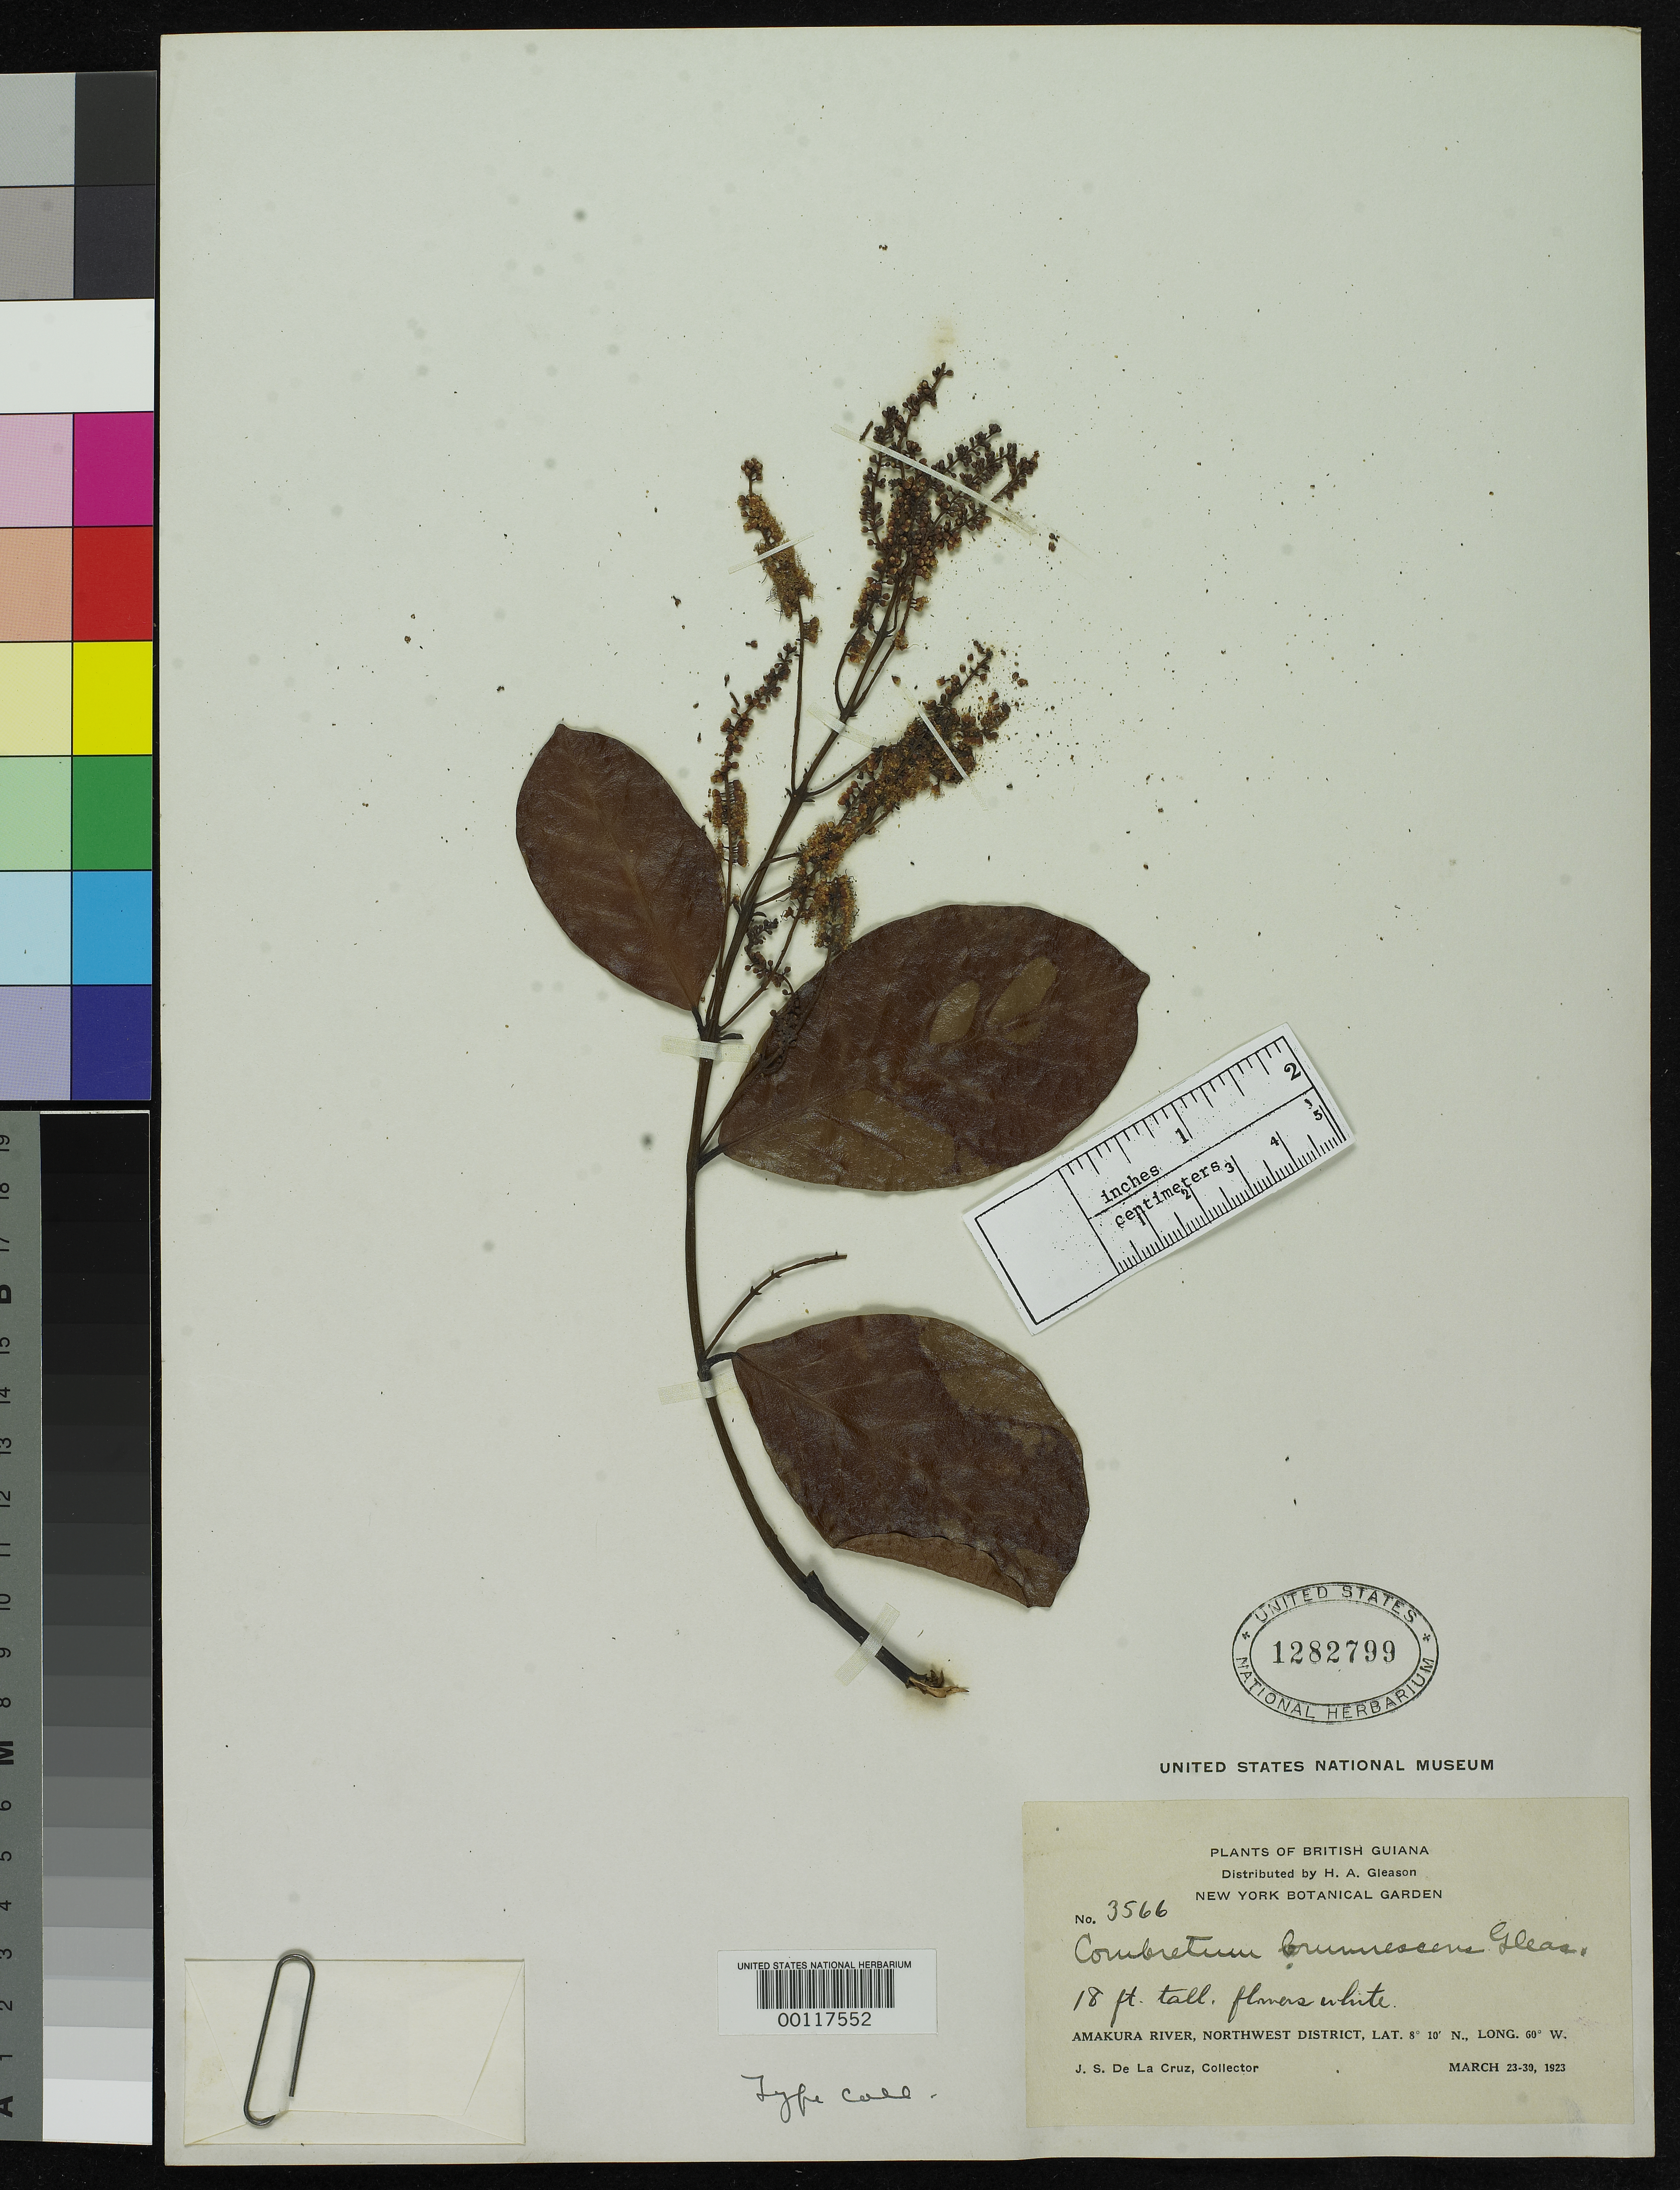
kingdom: Plantae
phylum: Tracheophyta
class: Magnoliopsida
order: Myrtales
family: Combretaceae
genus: Combretum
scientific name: Combretum brunnescens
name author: Gleason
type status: Isotype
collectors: J. S. de la Cruz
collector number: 3566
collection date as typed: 23 Mar 1923 to 30 Mar 1923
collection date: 1923-03-23/1923-03-30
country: Guyana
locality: Northwest District, Amakura River.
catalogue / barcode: US 1282799